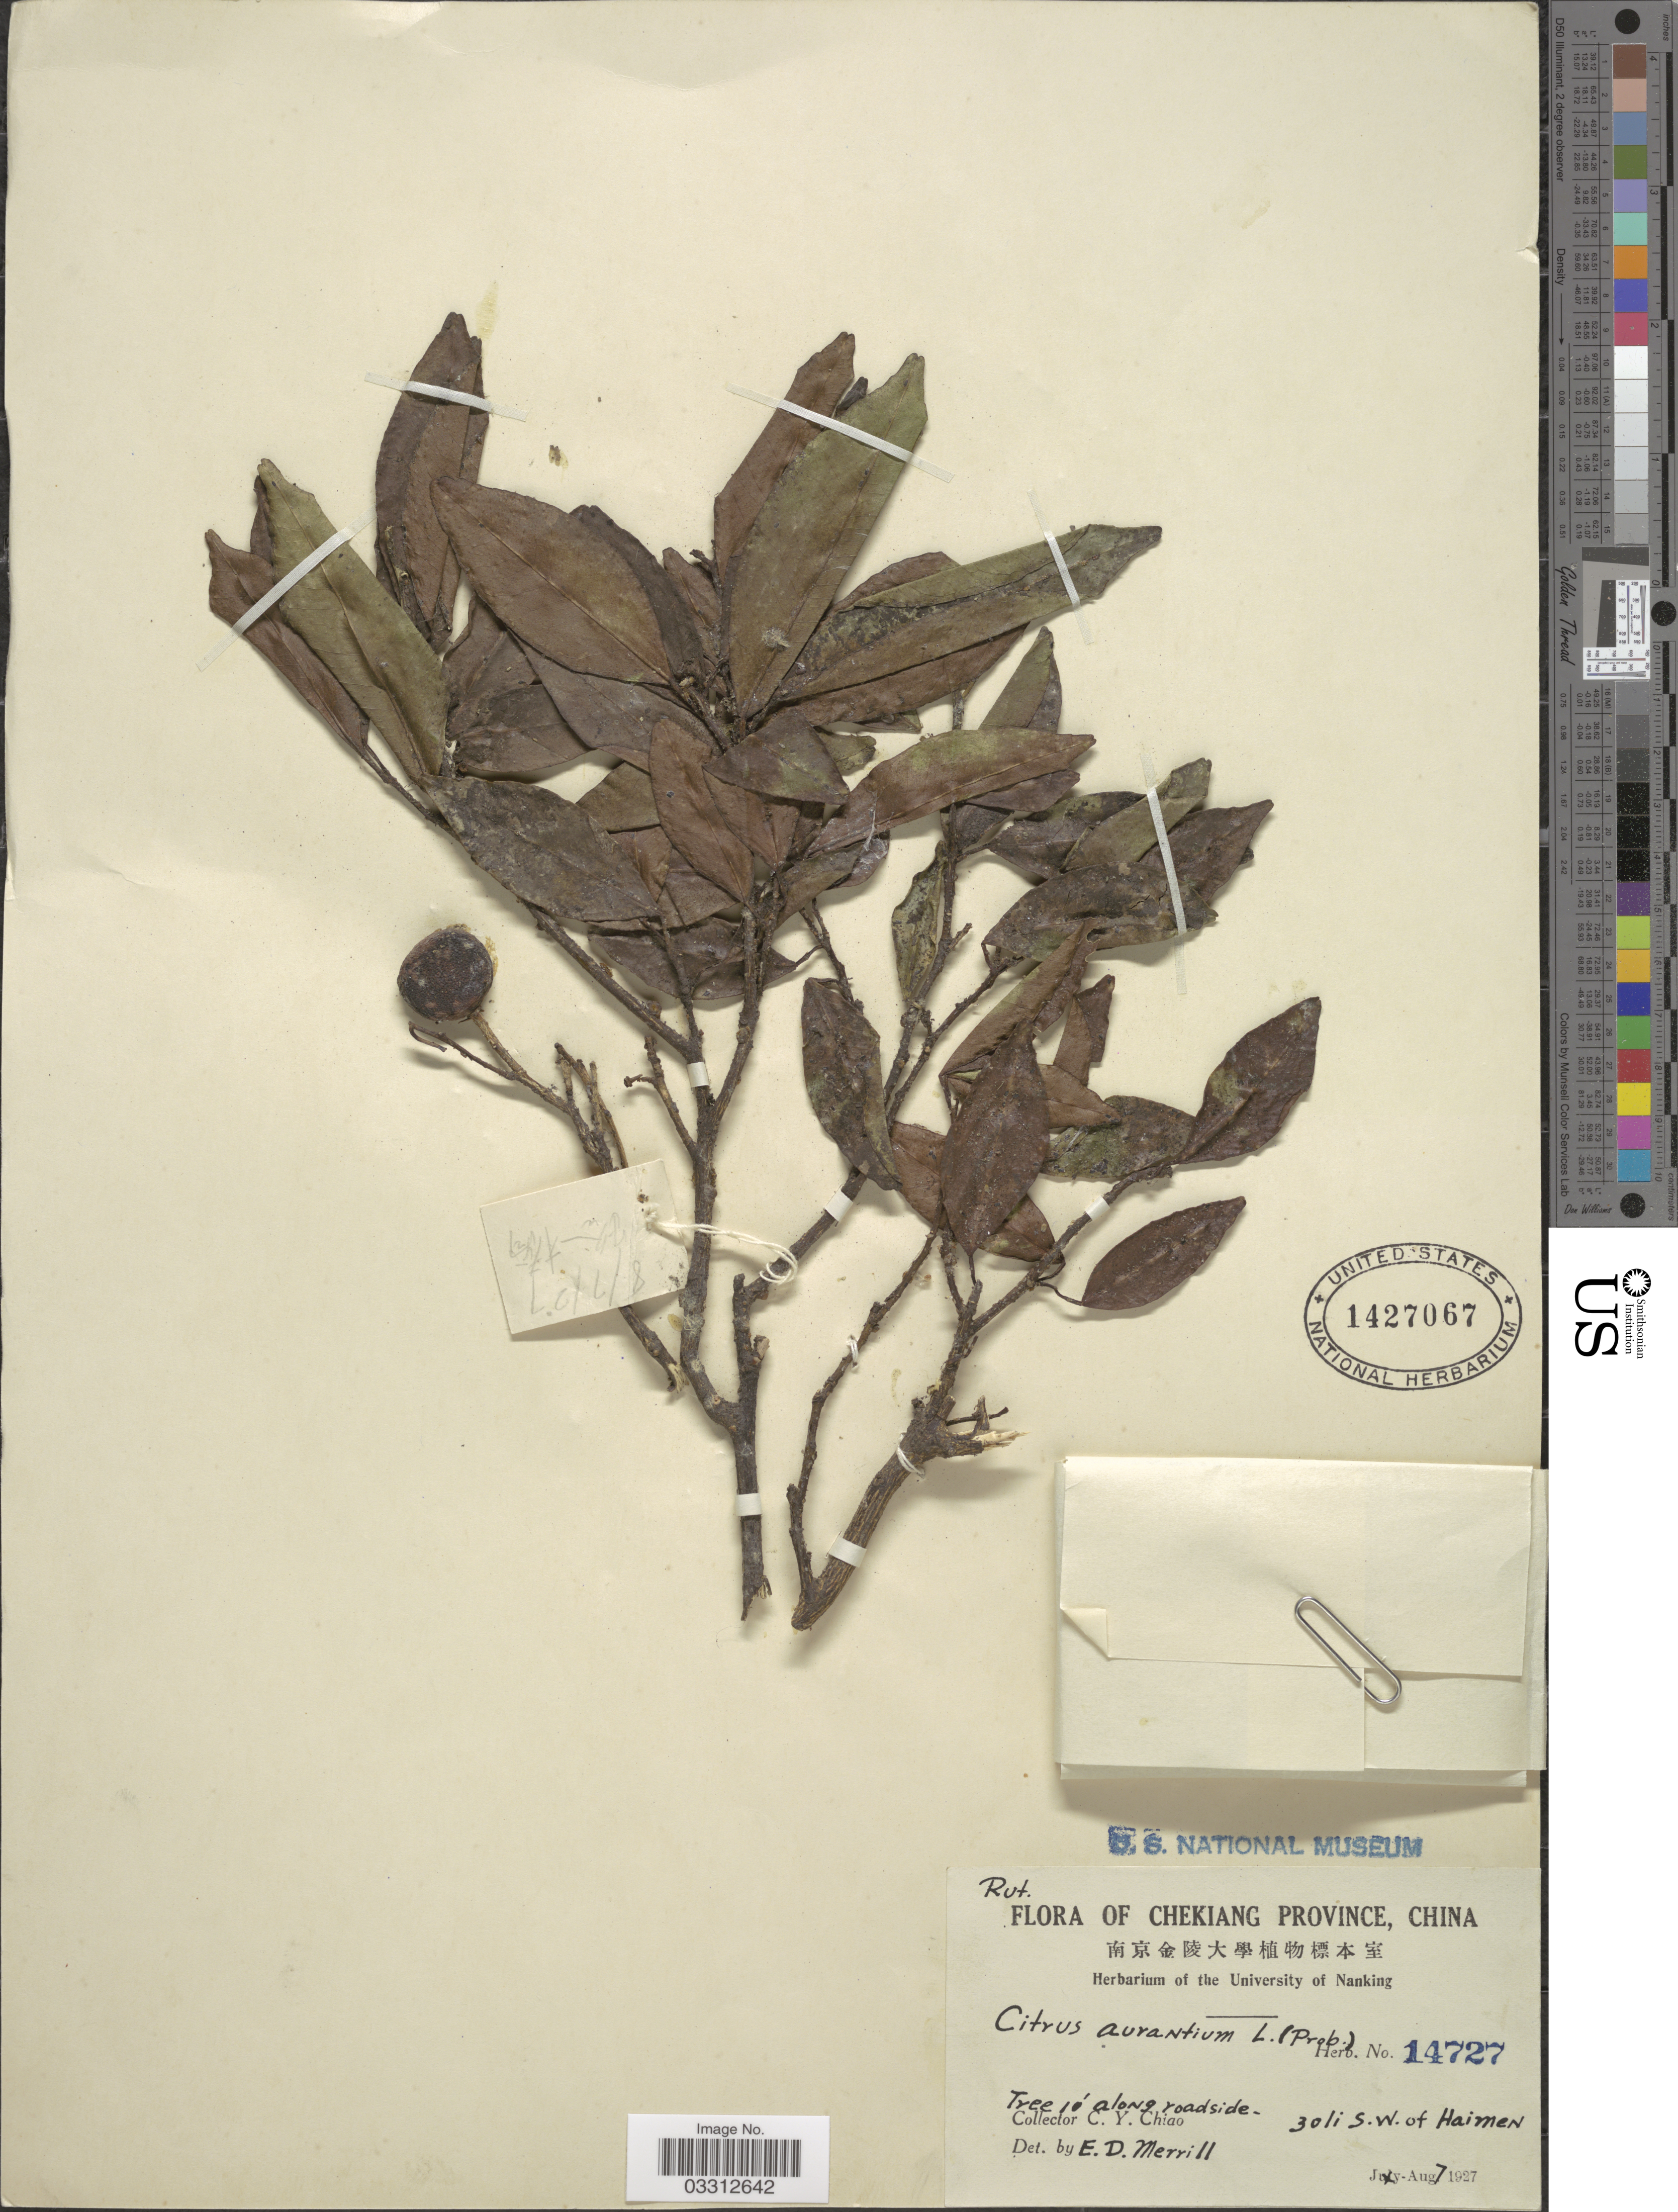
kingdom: Plantae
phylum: Tracheophyta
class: Magnoliopsida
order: Sapindales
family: Rutaceae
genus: Citrus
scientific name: Citrus x aurantium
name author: L.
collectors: C. Y. Chiao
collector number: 14727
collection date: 1927-08-07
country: China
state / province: Zhejiang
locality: Chekiang Province, 30li S.W. of Haimen.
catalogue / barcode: US 1427067